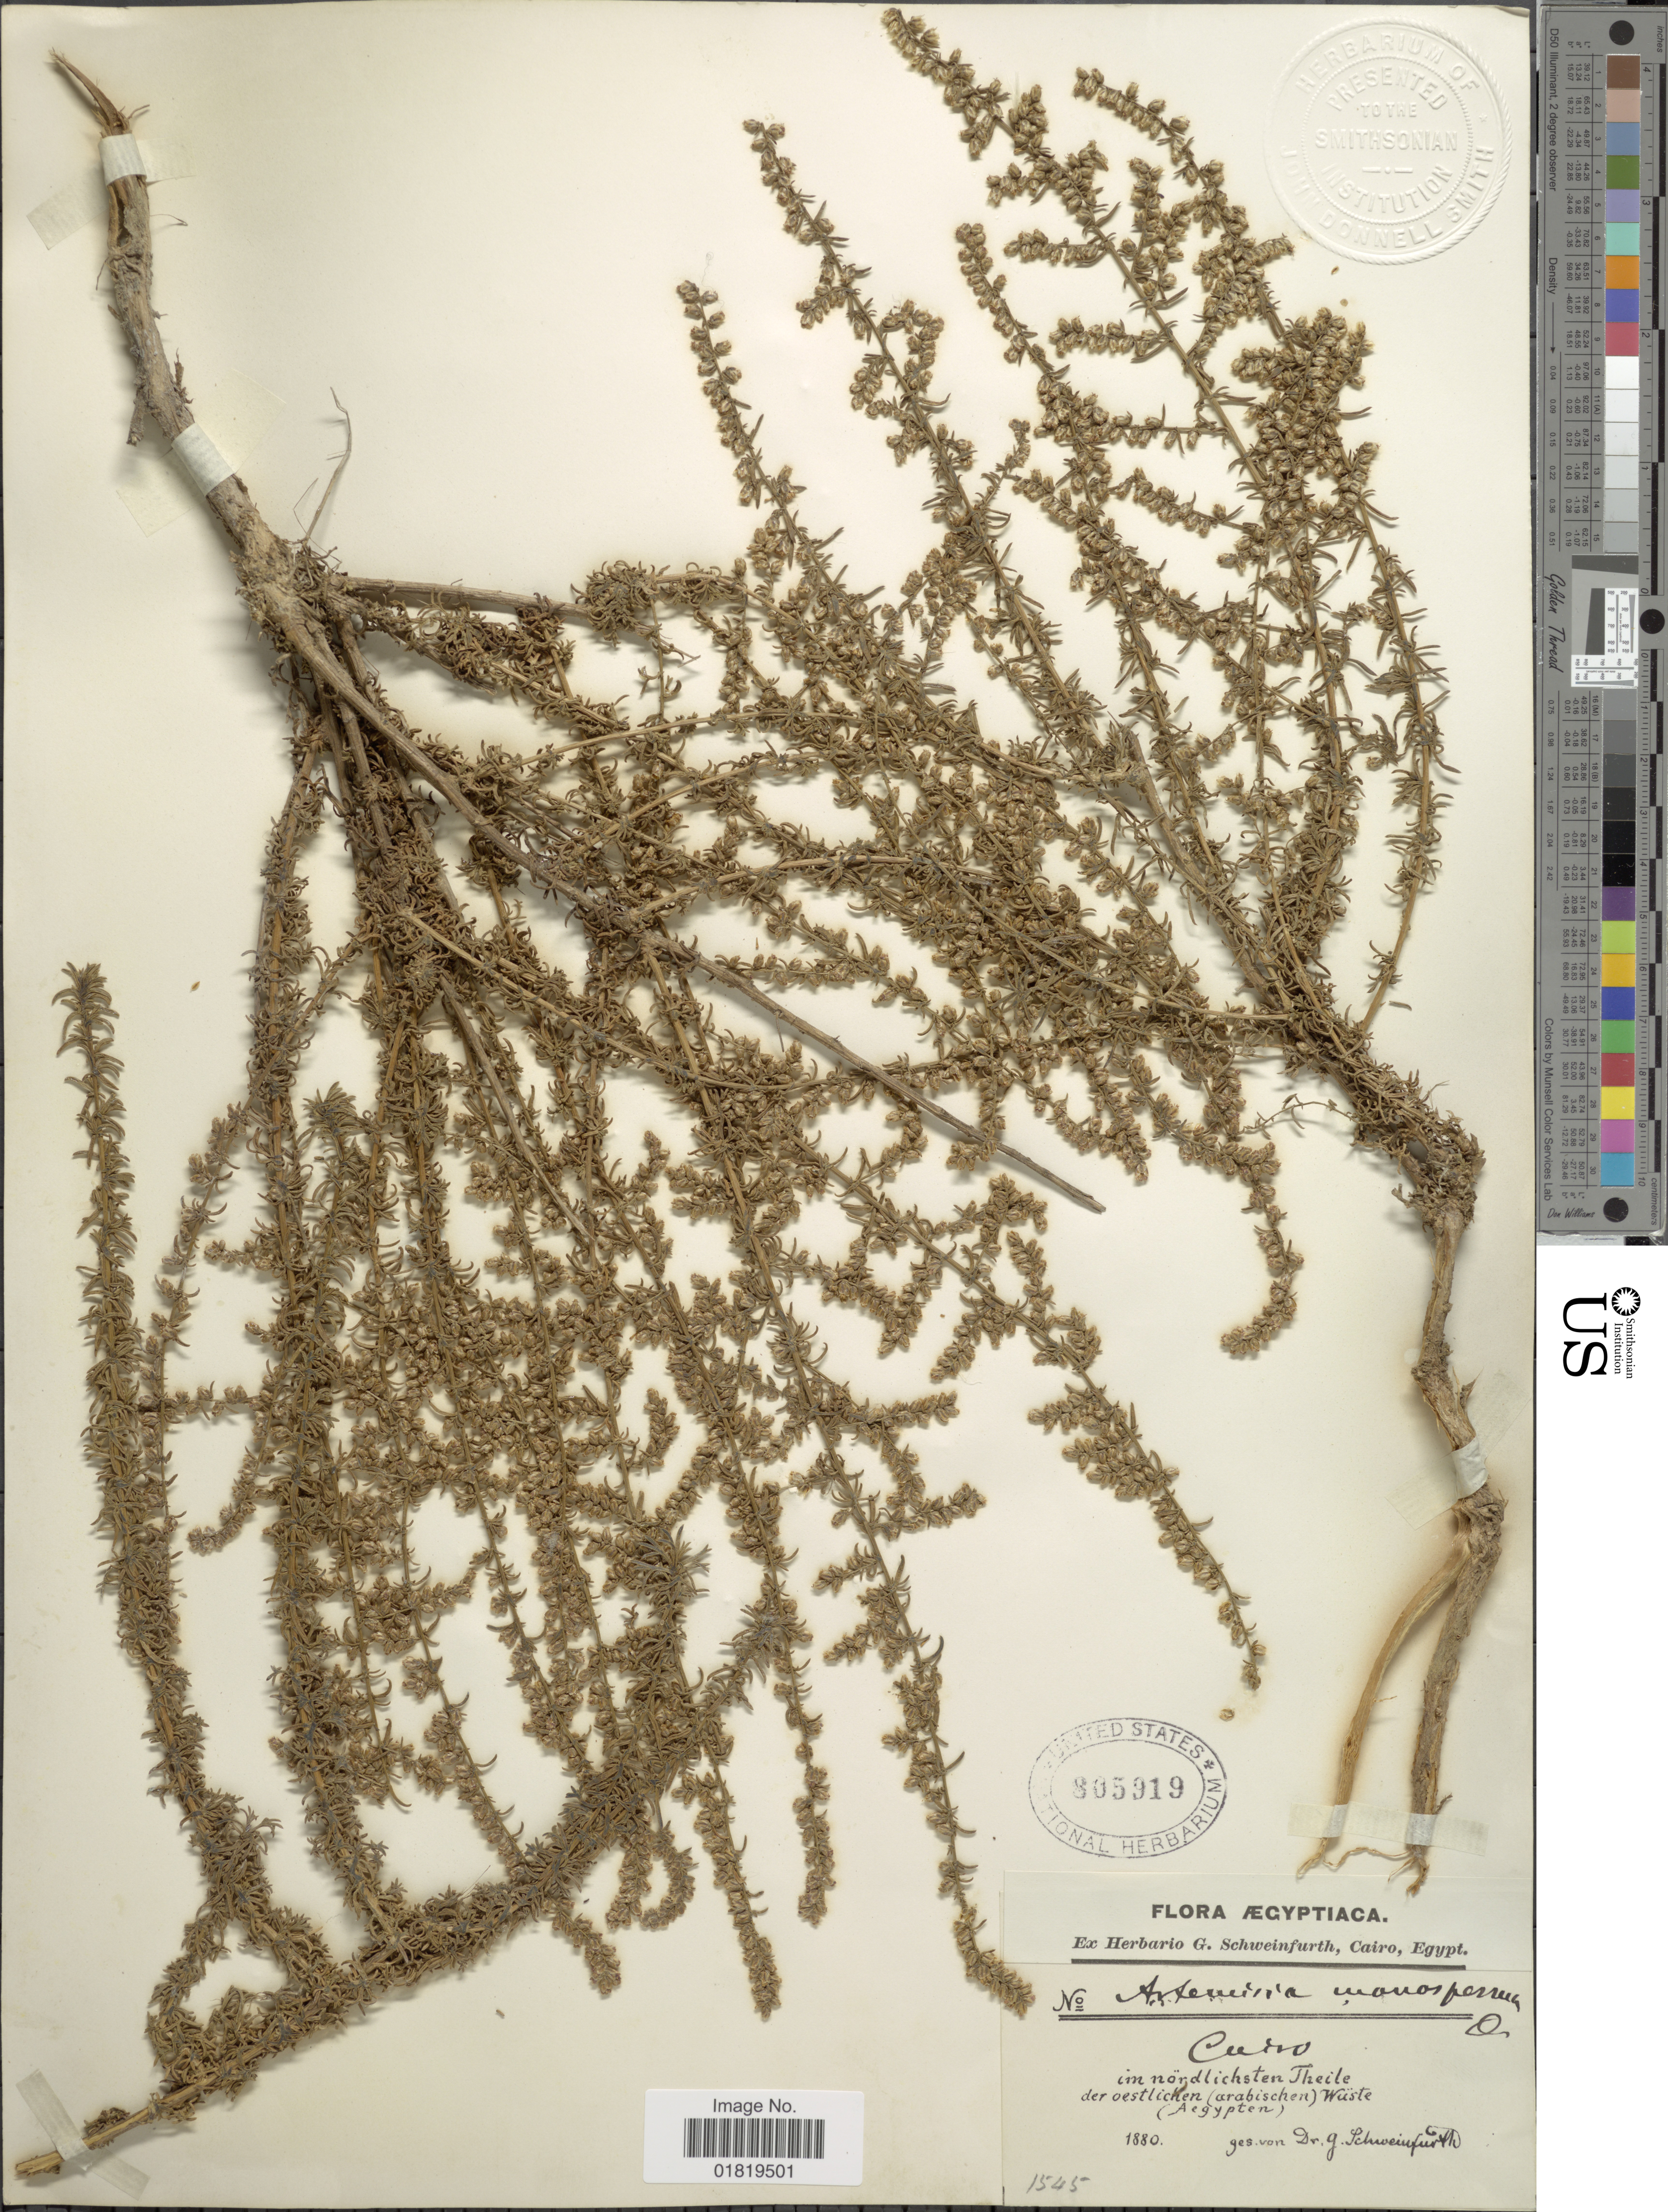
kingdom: Plantae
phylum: Tracheophyta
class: Magnoliopsida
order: Asterales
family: Asteraceae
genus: Artemisia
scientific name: Artemisia monosperma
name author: Delile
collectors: G. A. Schweinfurth (herbarium)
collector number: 1545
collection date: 1880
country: Egypt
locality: Cairo, im nordlichsten Theile der oestlichten (arabischen) Wuste.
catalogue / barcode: US 805919